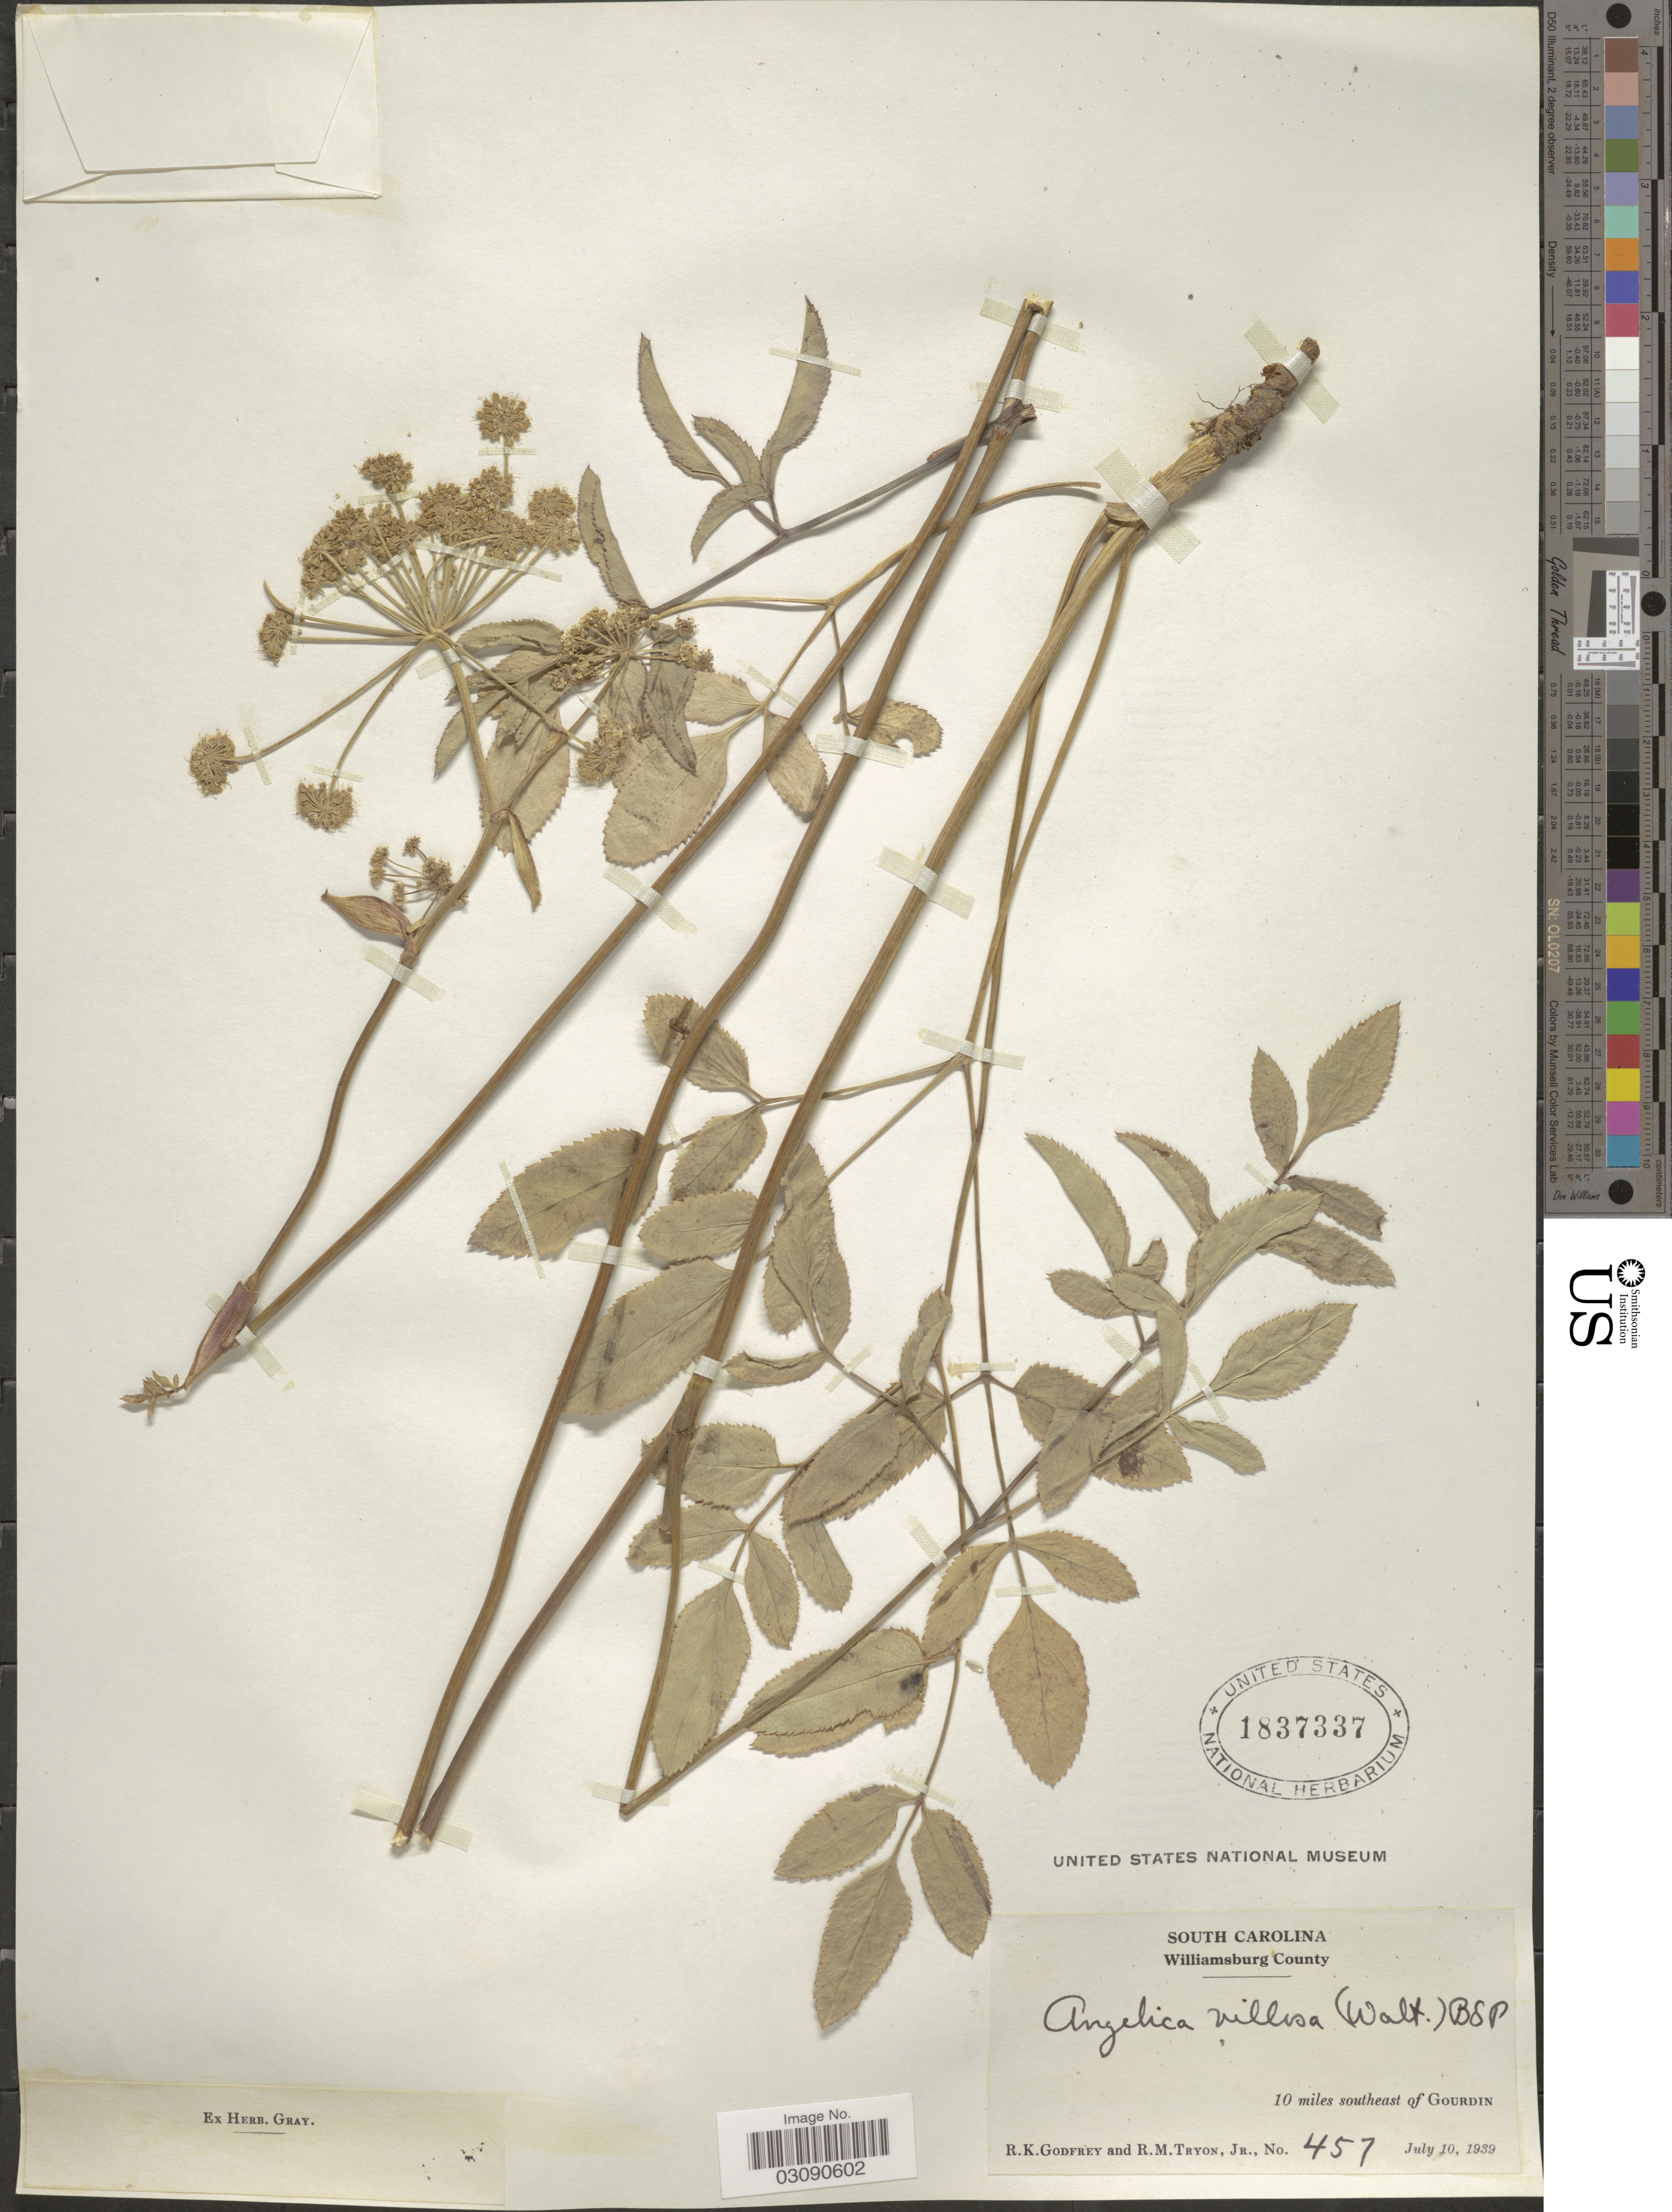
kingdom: Plantae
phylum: Tracheophyta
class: Magnoliopsida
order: Apiales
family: Apiaceae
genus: Angelica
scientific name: Angelica venenosa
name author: (Greenway) Fernald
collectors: R. K. Godfrey & R. Tryon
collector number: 457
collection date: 1939-07-10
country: United States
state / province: South Carolina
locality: Williamsburg County. 10 miles southeast of Gourdin.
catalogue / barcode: US 1837337